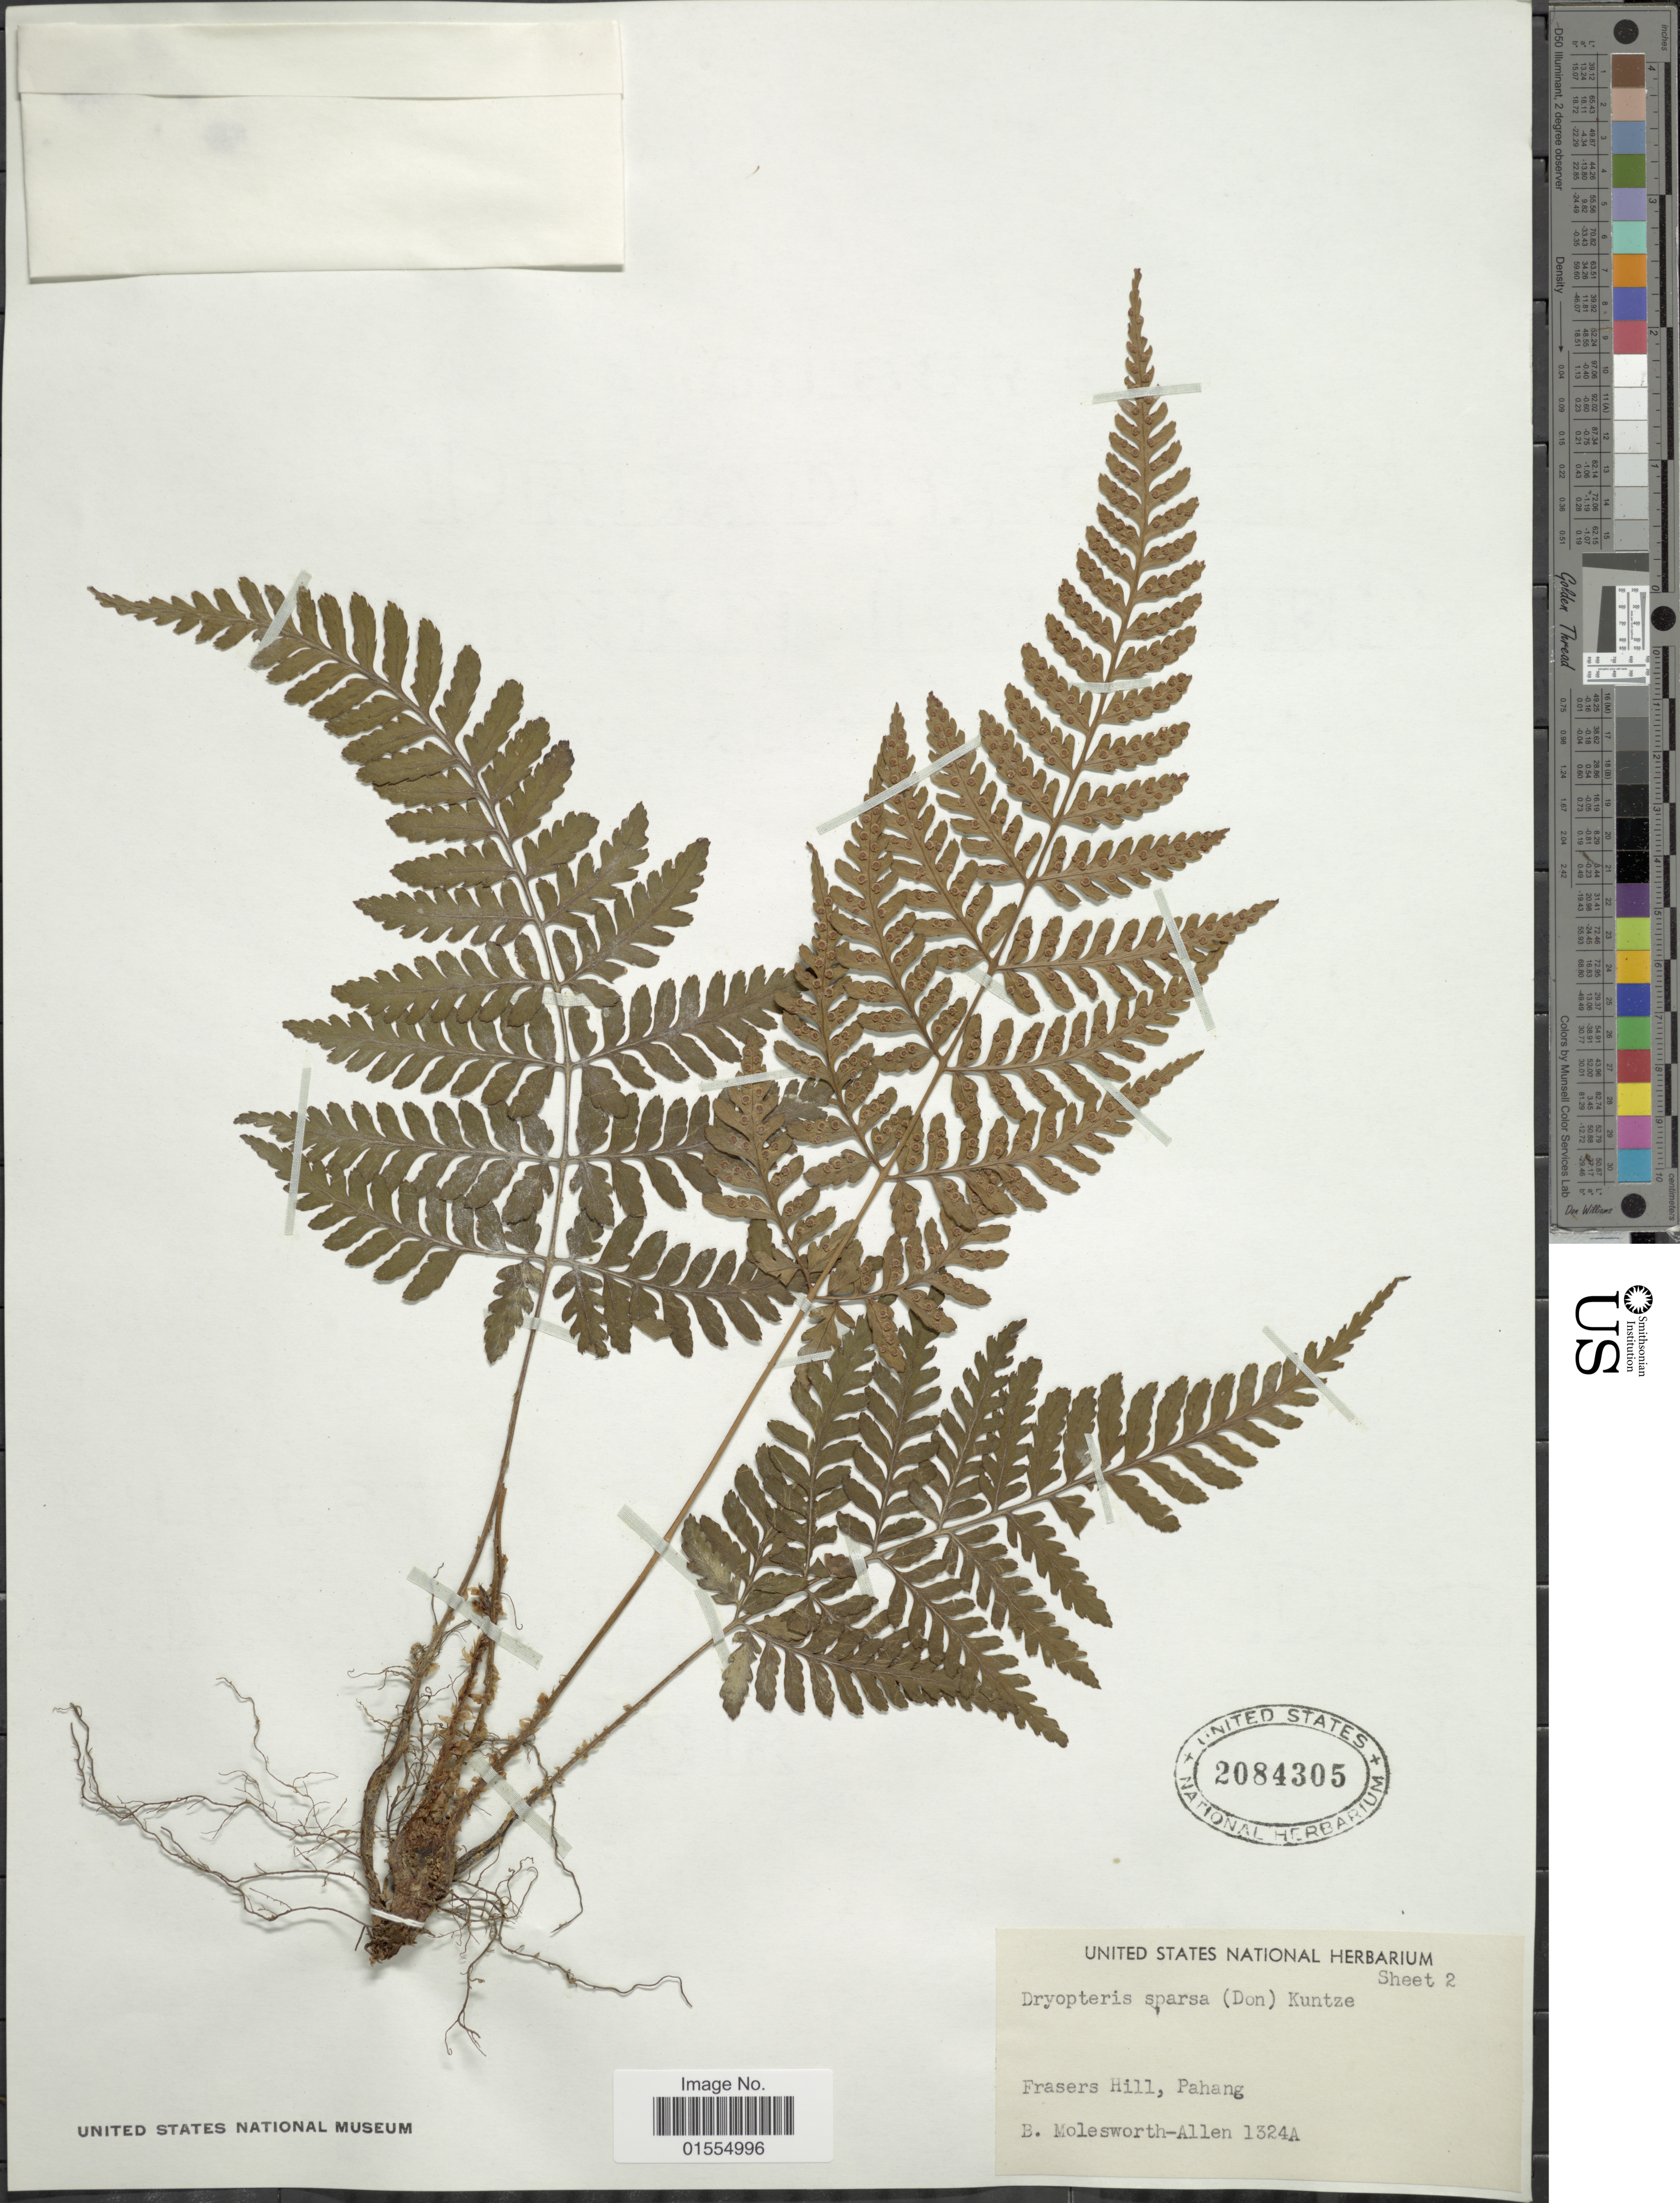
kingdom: Plantae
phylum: Tracheophyta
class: Polypodiopsida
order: Polypodiales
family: Dryopteridaceae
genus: Dryopteris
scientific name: Dryopteris sparsa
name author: (D. Don) Kuntze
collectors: B. E. G. Molesworth-Allen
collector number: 1324A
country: Malaysia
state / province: Pahang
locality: Frasers Hill, Pahang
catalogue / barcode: US 2084305